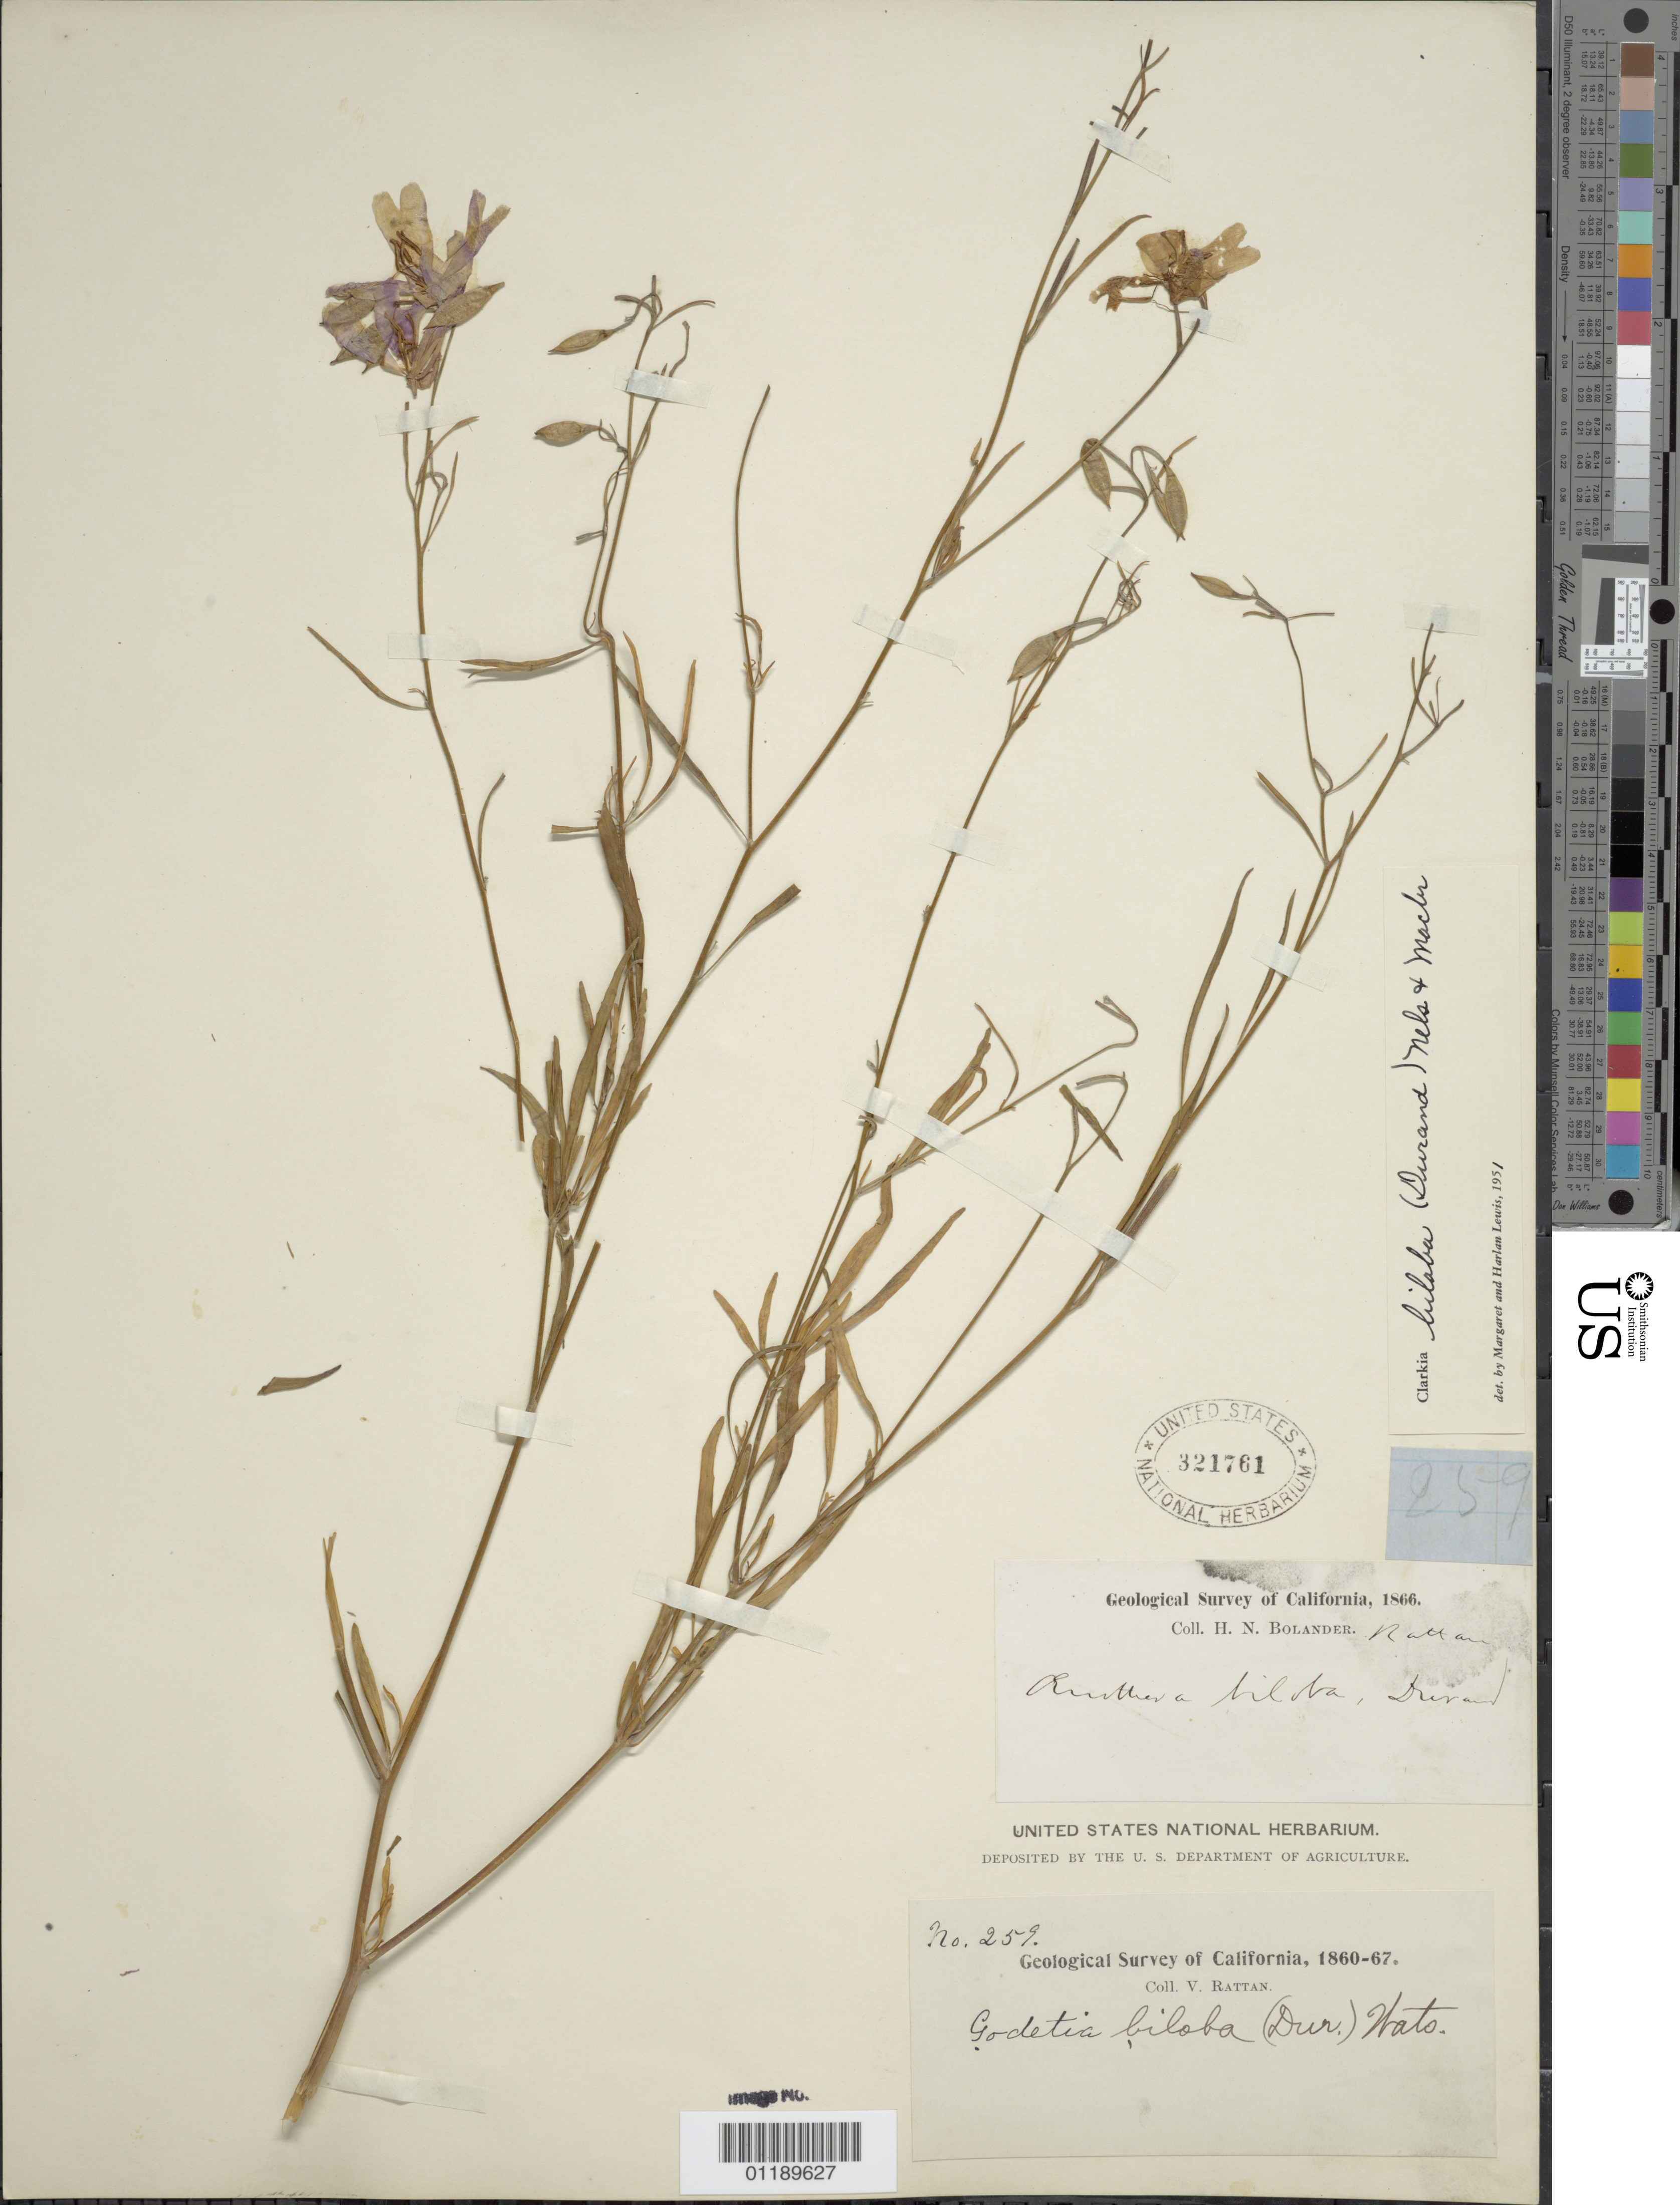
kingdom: Plantae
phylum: Tracheophyta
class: Magnoliopsida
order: Myrtales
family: Onagraceae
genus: Clarkia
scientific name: Clarkia biloba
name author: (Durand) A. Nelson & J.F. Macbr.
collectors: V. Rattan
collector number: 259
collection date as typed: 1860 to -- --- 1867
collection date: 1860/1867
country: United States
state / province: California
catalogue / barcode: US 321761